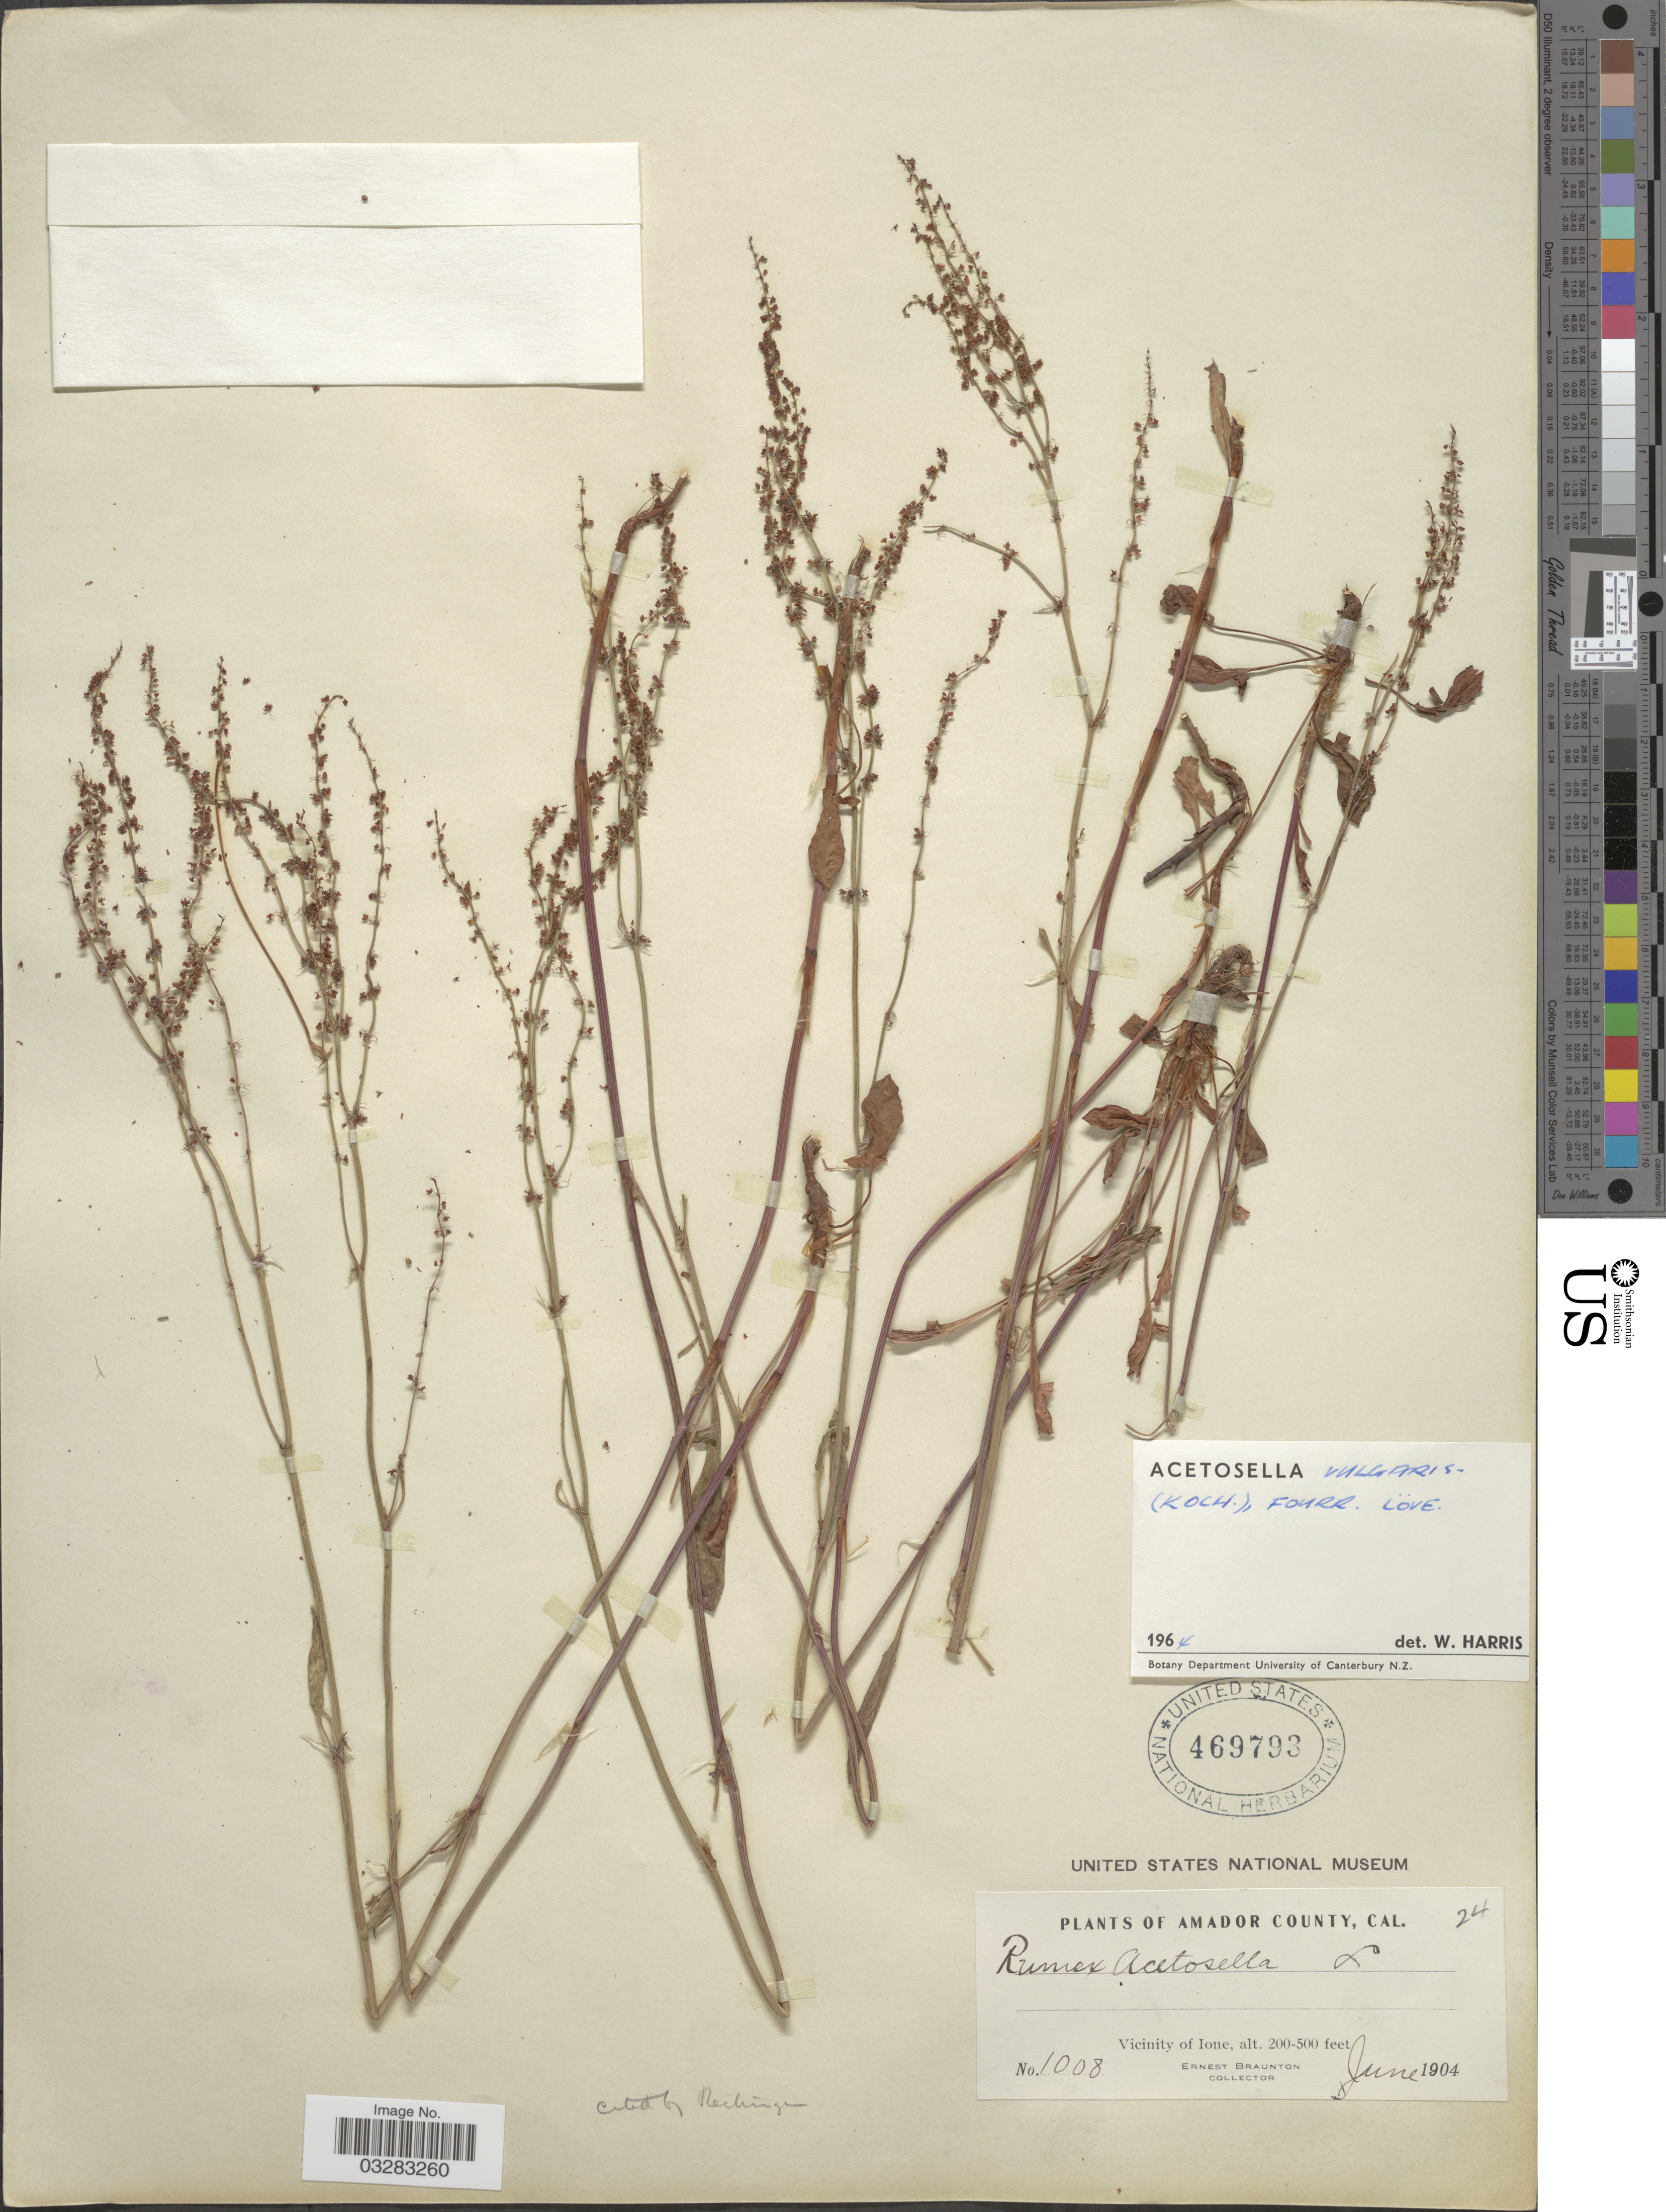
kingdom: Plantae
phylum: Tracheophyta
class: Magnoliopsida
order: Caryophyllales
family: Polygonaceae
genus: Rumex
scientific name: Rumex acetosella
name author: L.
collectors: E. Braunton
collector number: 1008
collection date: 1904-06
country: United States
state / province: California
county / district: Amador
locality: Amador County. Vicinity of Ione.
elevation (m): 61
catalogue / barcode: US 469793